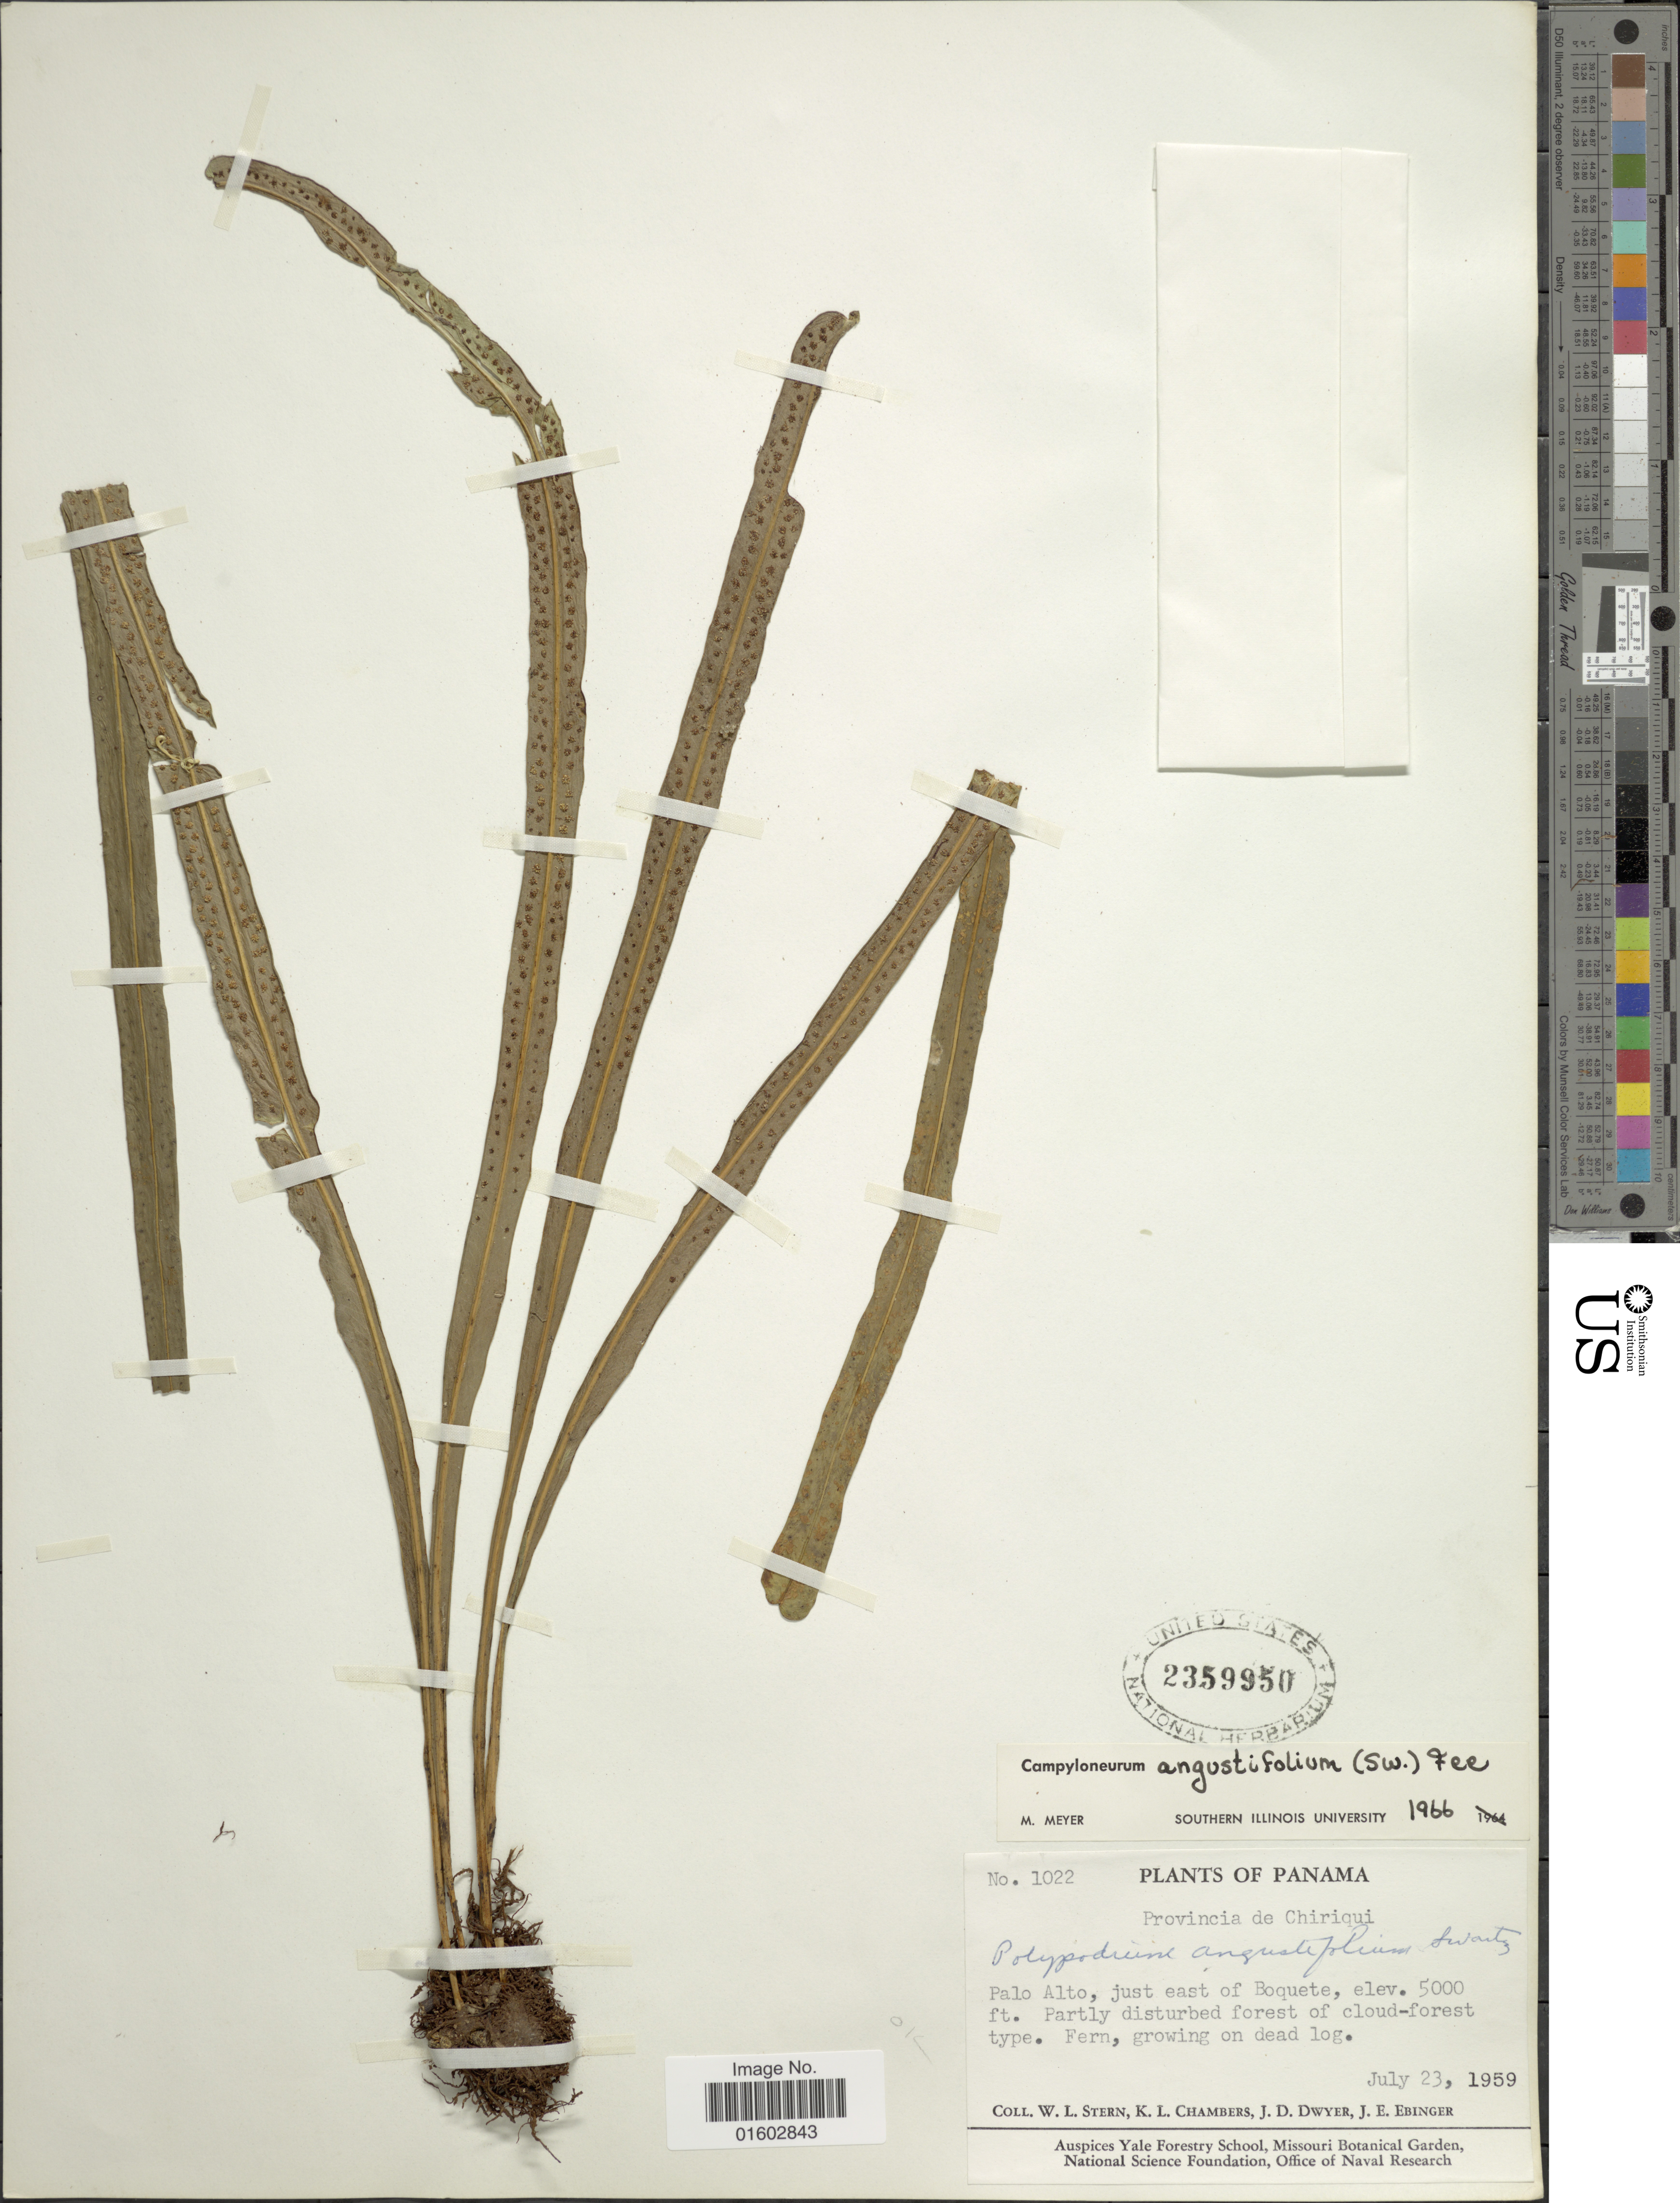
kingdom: Plantae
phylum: Tracheophyta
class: Polypodiopsida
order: Polypodiales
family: Polypodiaceae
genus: Campyloneurum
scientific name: Campyloneurum angustifolium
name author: (Sw.) Fée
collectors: W. L. Stern, K. Chambers, J. D. Dwyer & J. Ebinger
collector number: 1022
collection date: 1959-07-23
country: Panama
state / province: Chiriqui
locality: Palo Alto, just east of Boquete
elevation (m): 1524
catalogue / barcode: US 2359950